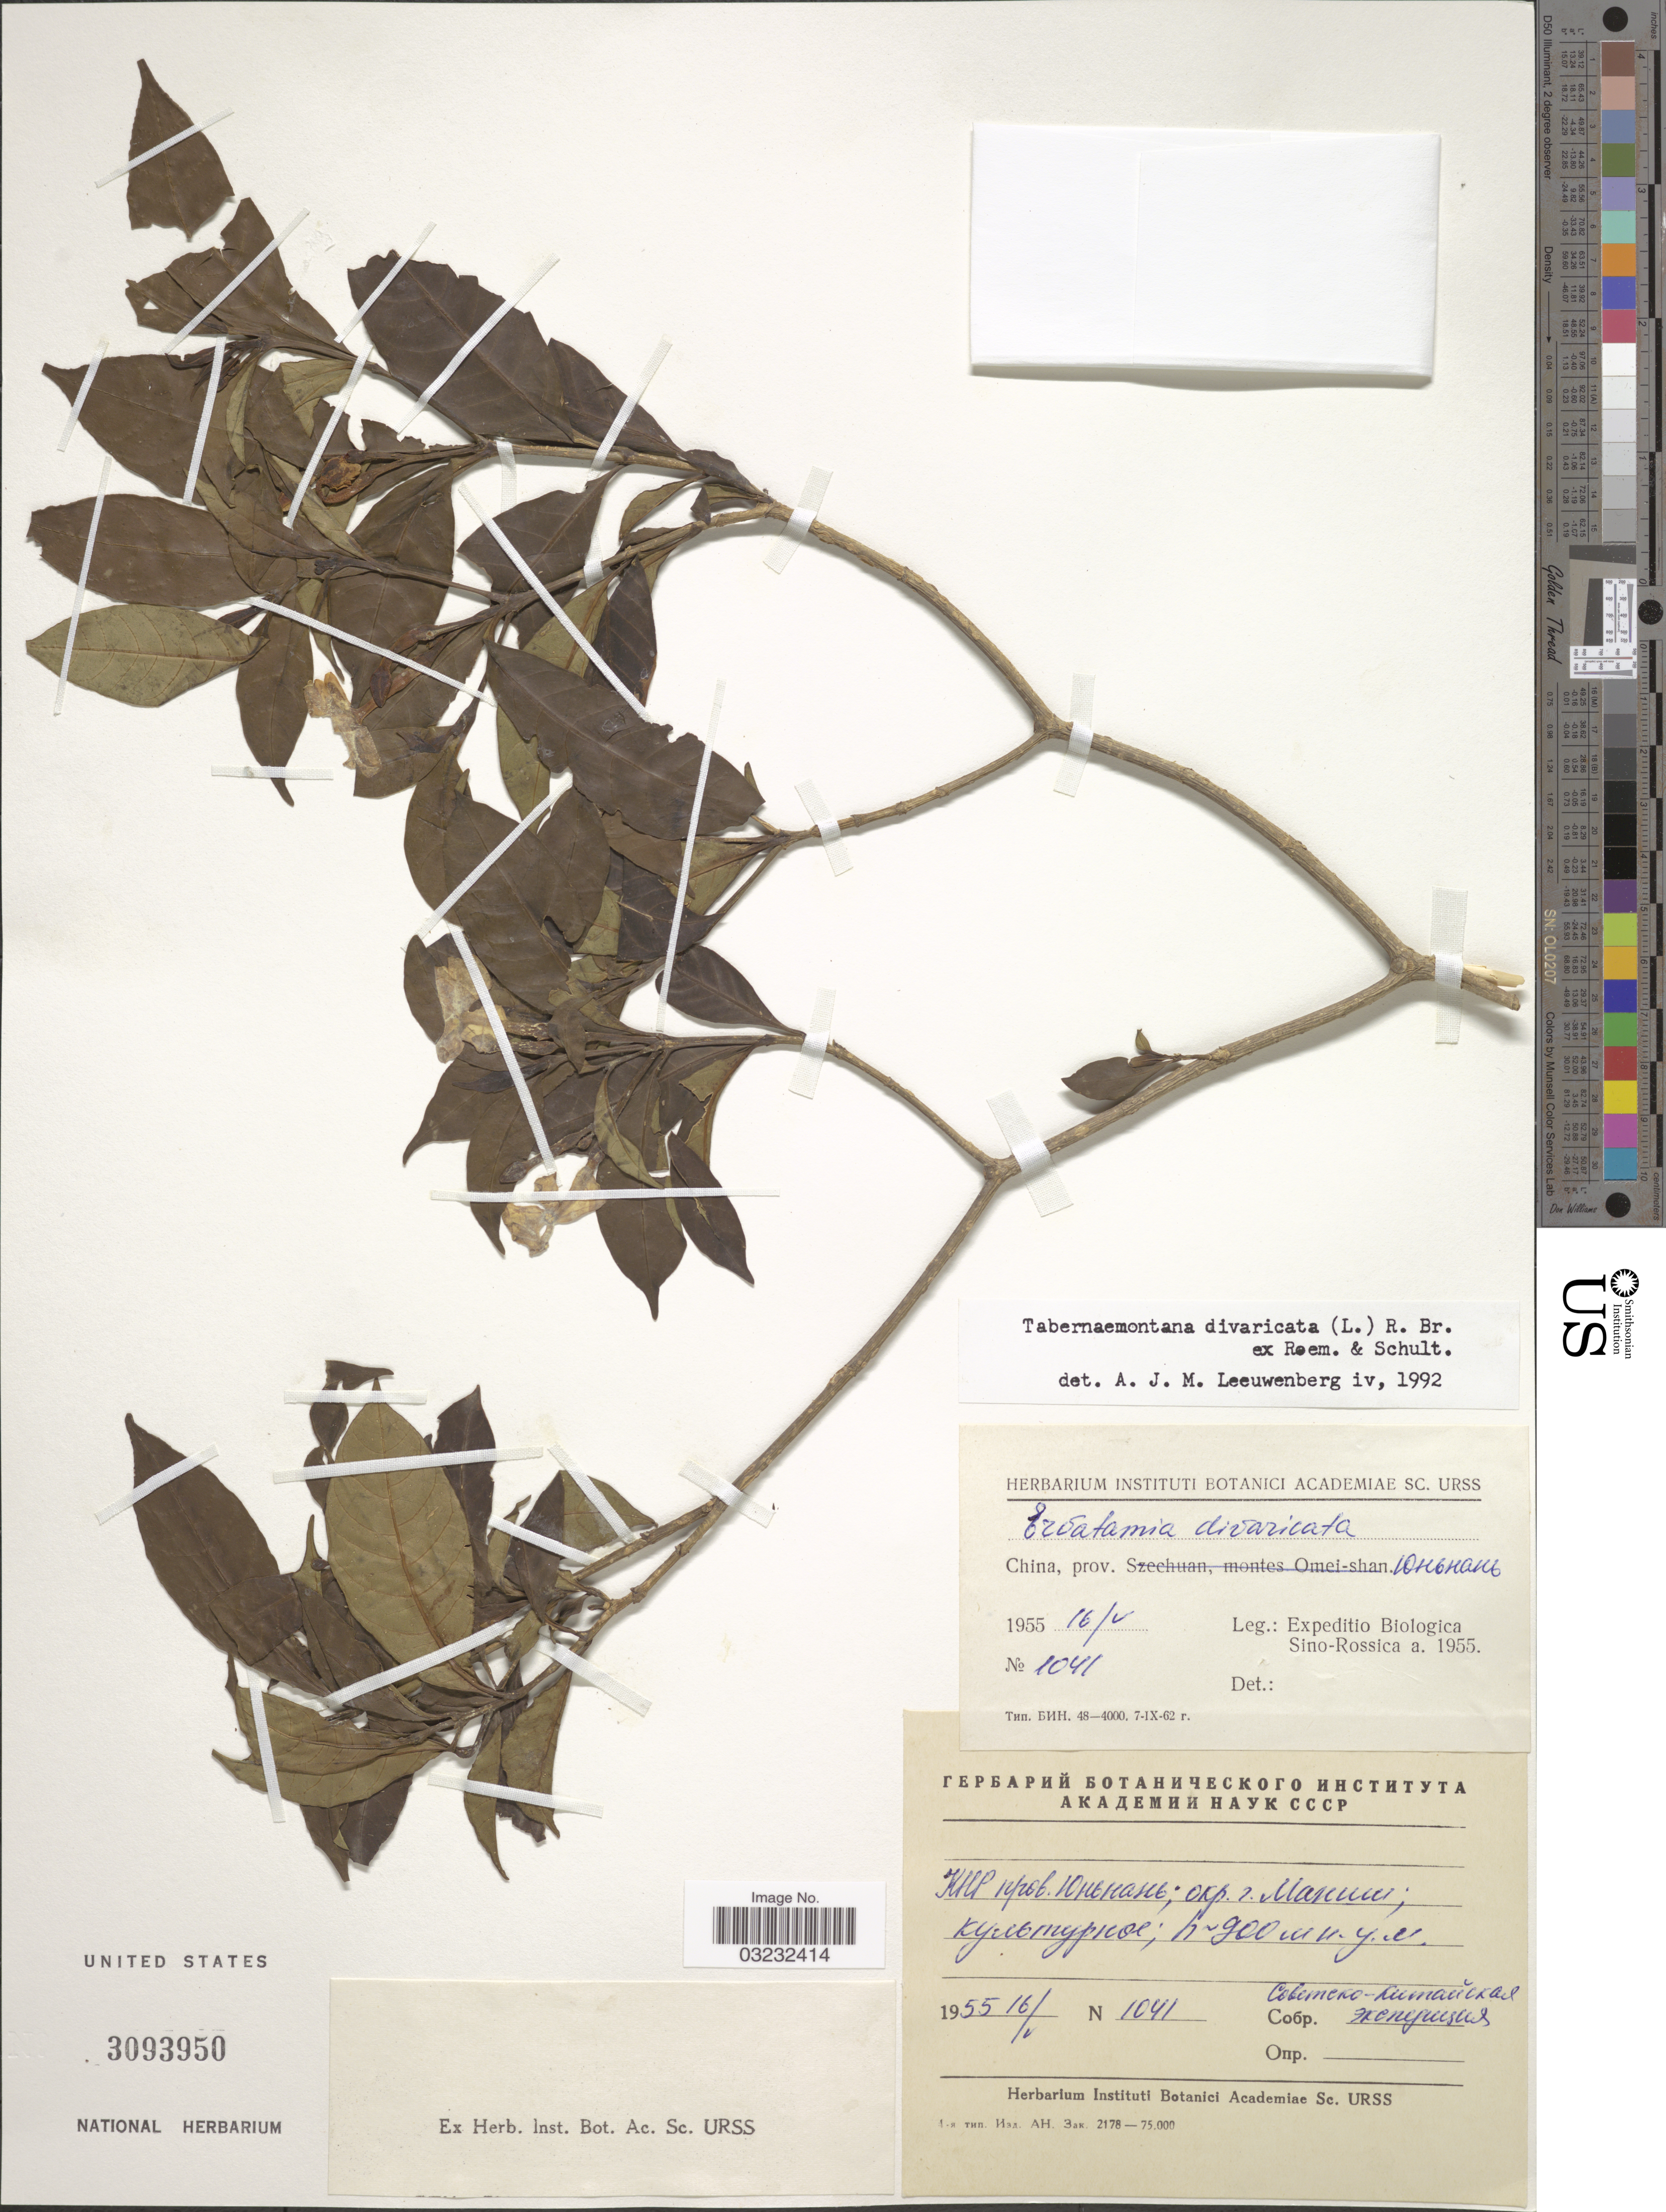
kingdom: Plantae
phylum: Tracheophyta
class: Magnoliopsida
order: Gentianales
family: Apocynaceae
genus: Tabernaemontana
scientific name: Tabernaemontana divaricata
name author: (L.) R. Br. ex Roem. & Schult.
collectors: Expeditio Biologica Sino-Rossica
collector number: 1041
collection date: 1955-05-16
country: China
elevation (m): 900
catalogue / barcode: US 3093950